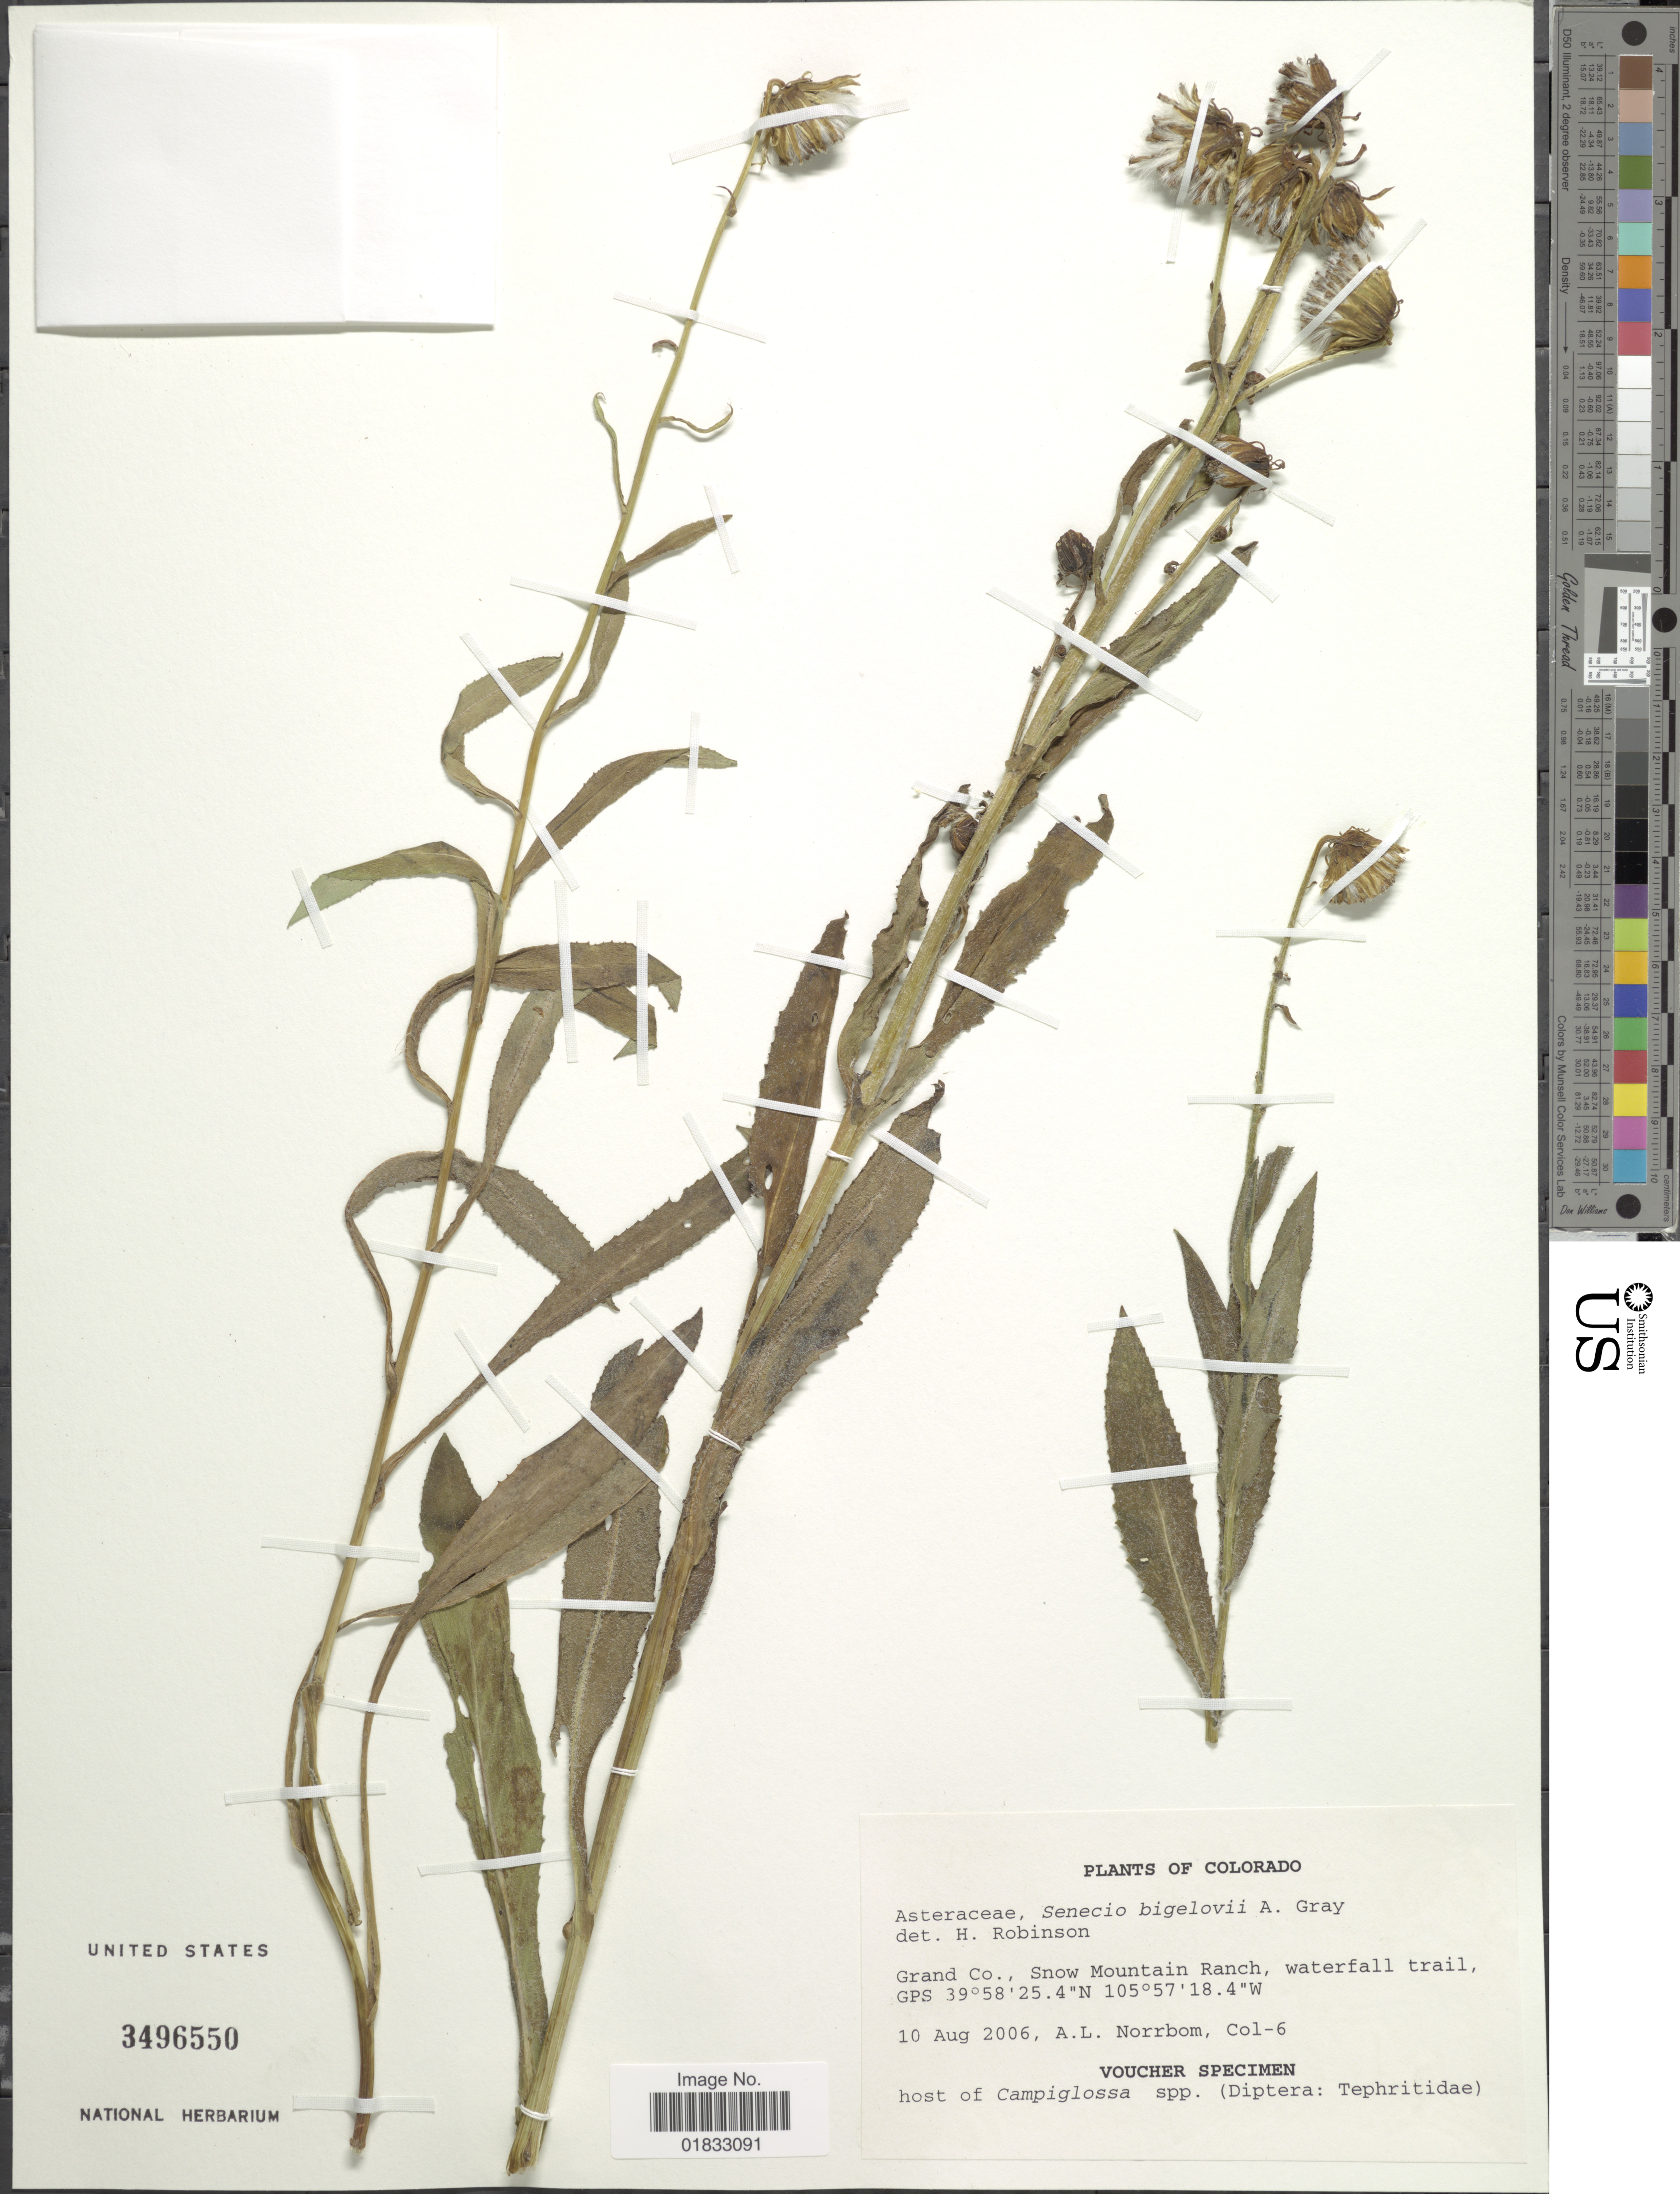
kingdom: Plantae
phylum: Tracheophyta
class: Magnoliopsida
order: Asterales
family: Asteraceae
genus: Senecio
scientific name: Senecio bigelovii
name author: A. Gray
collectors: A. L. Norrbom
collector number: Col-6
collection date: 2006-08-10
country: United States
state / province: Colorado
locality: Grand Co., Snow Mountain Ranch, waterfall trail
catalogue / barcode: US 3496550